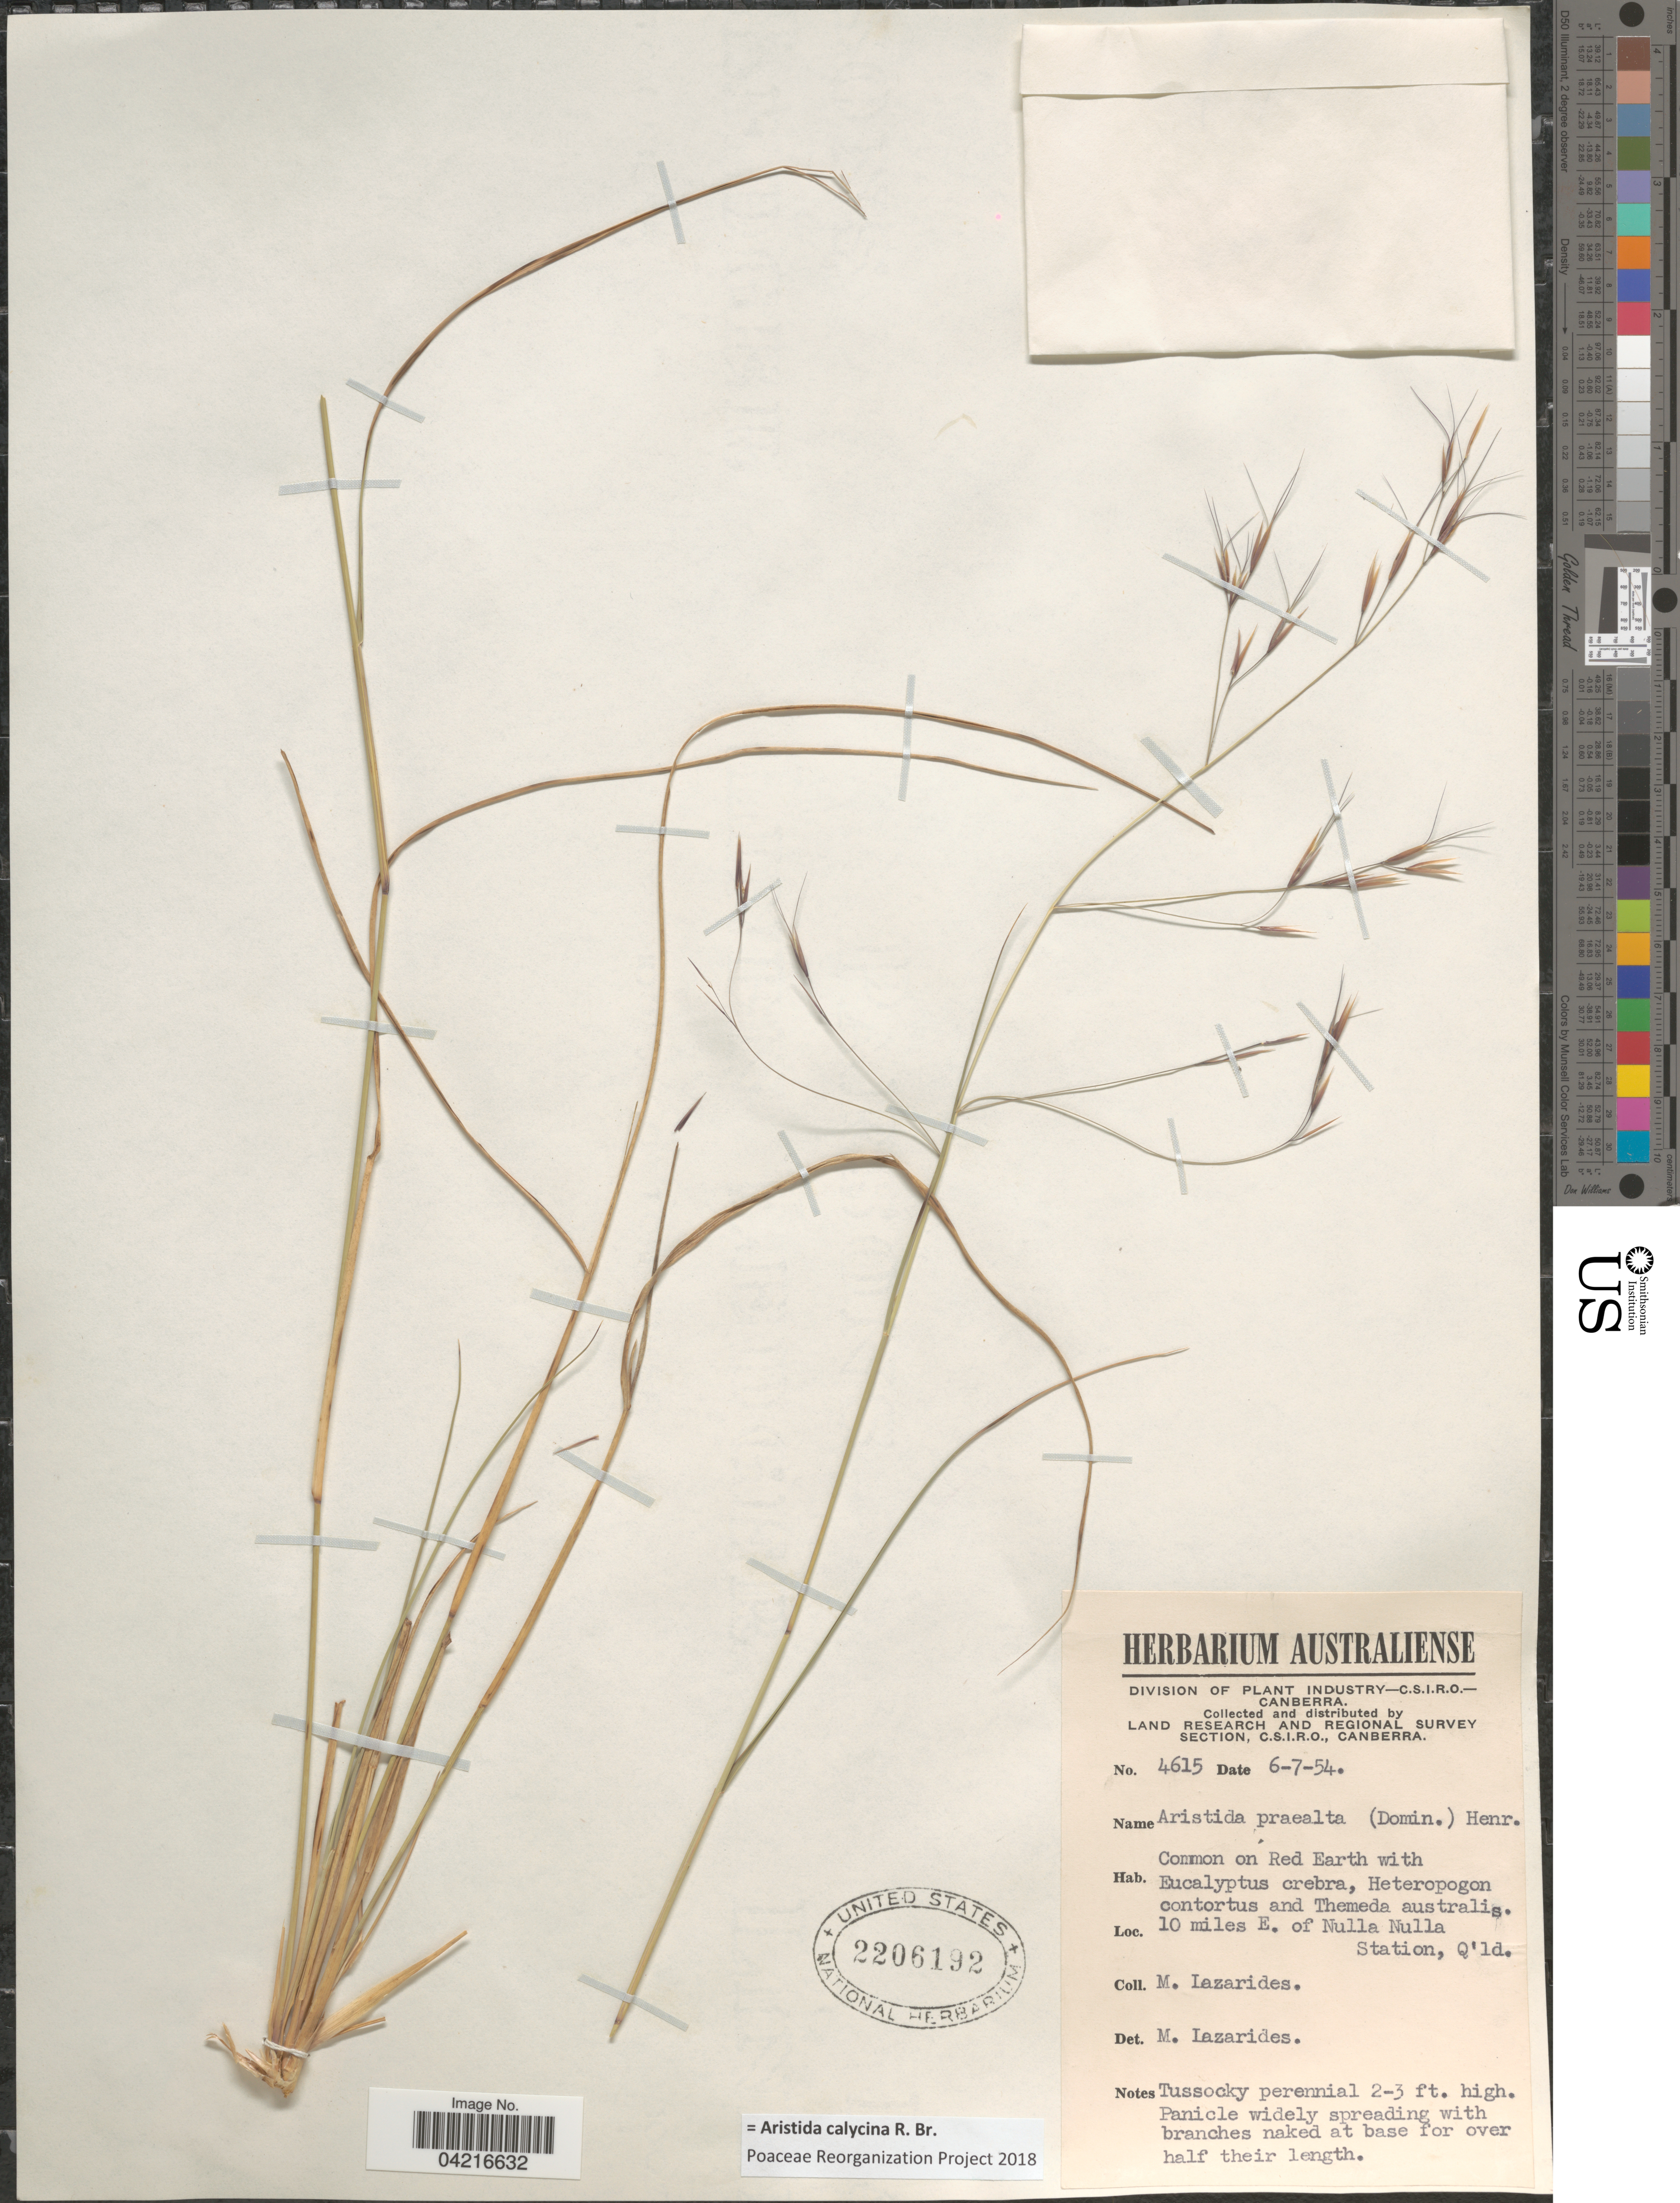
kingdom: Plantae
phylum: Tracheophyta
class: Liliopsida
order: Poales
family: Poaceae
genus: Aristida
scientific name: Aristida calycina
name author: R. Br.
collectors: M. Lazarides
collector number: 4615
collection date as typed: Transcribed d/m/y: 6/7/54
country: Australia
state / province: Queensland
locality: Land Research and Regional Survey Section, C.S.I.R.O. Common on Red Earth. 10 miles E. of Nulla Nulla Station, Q'ld.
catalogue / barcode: US 2206192